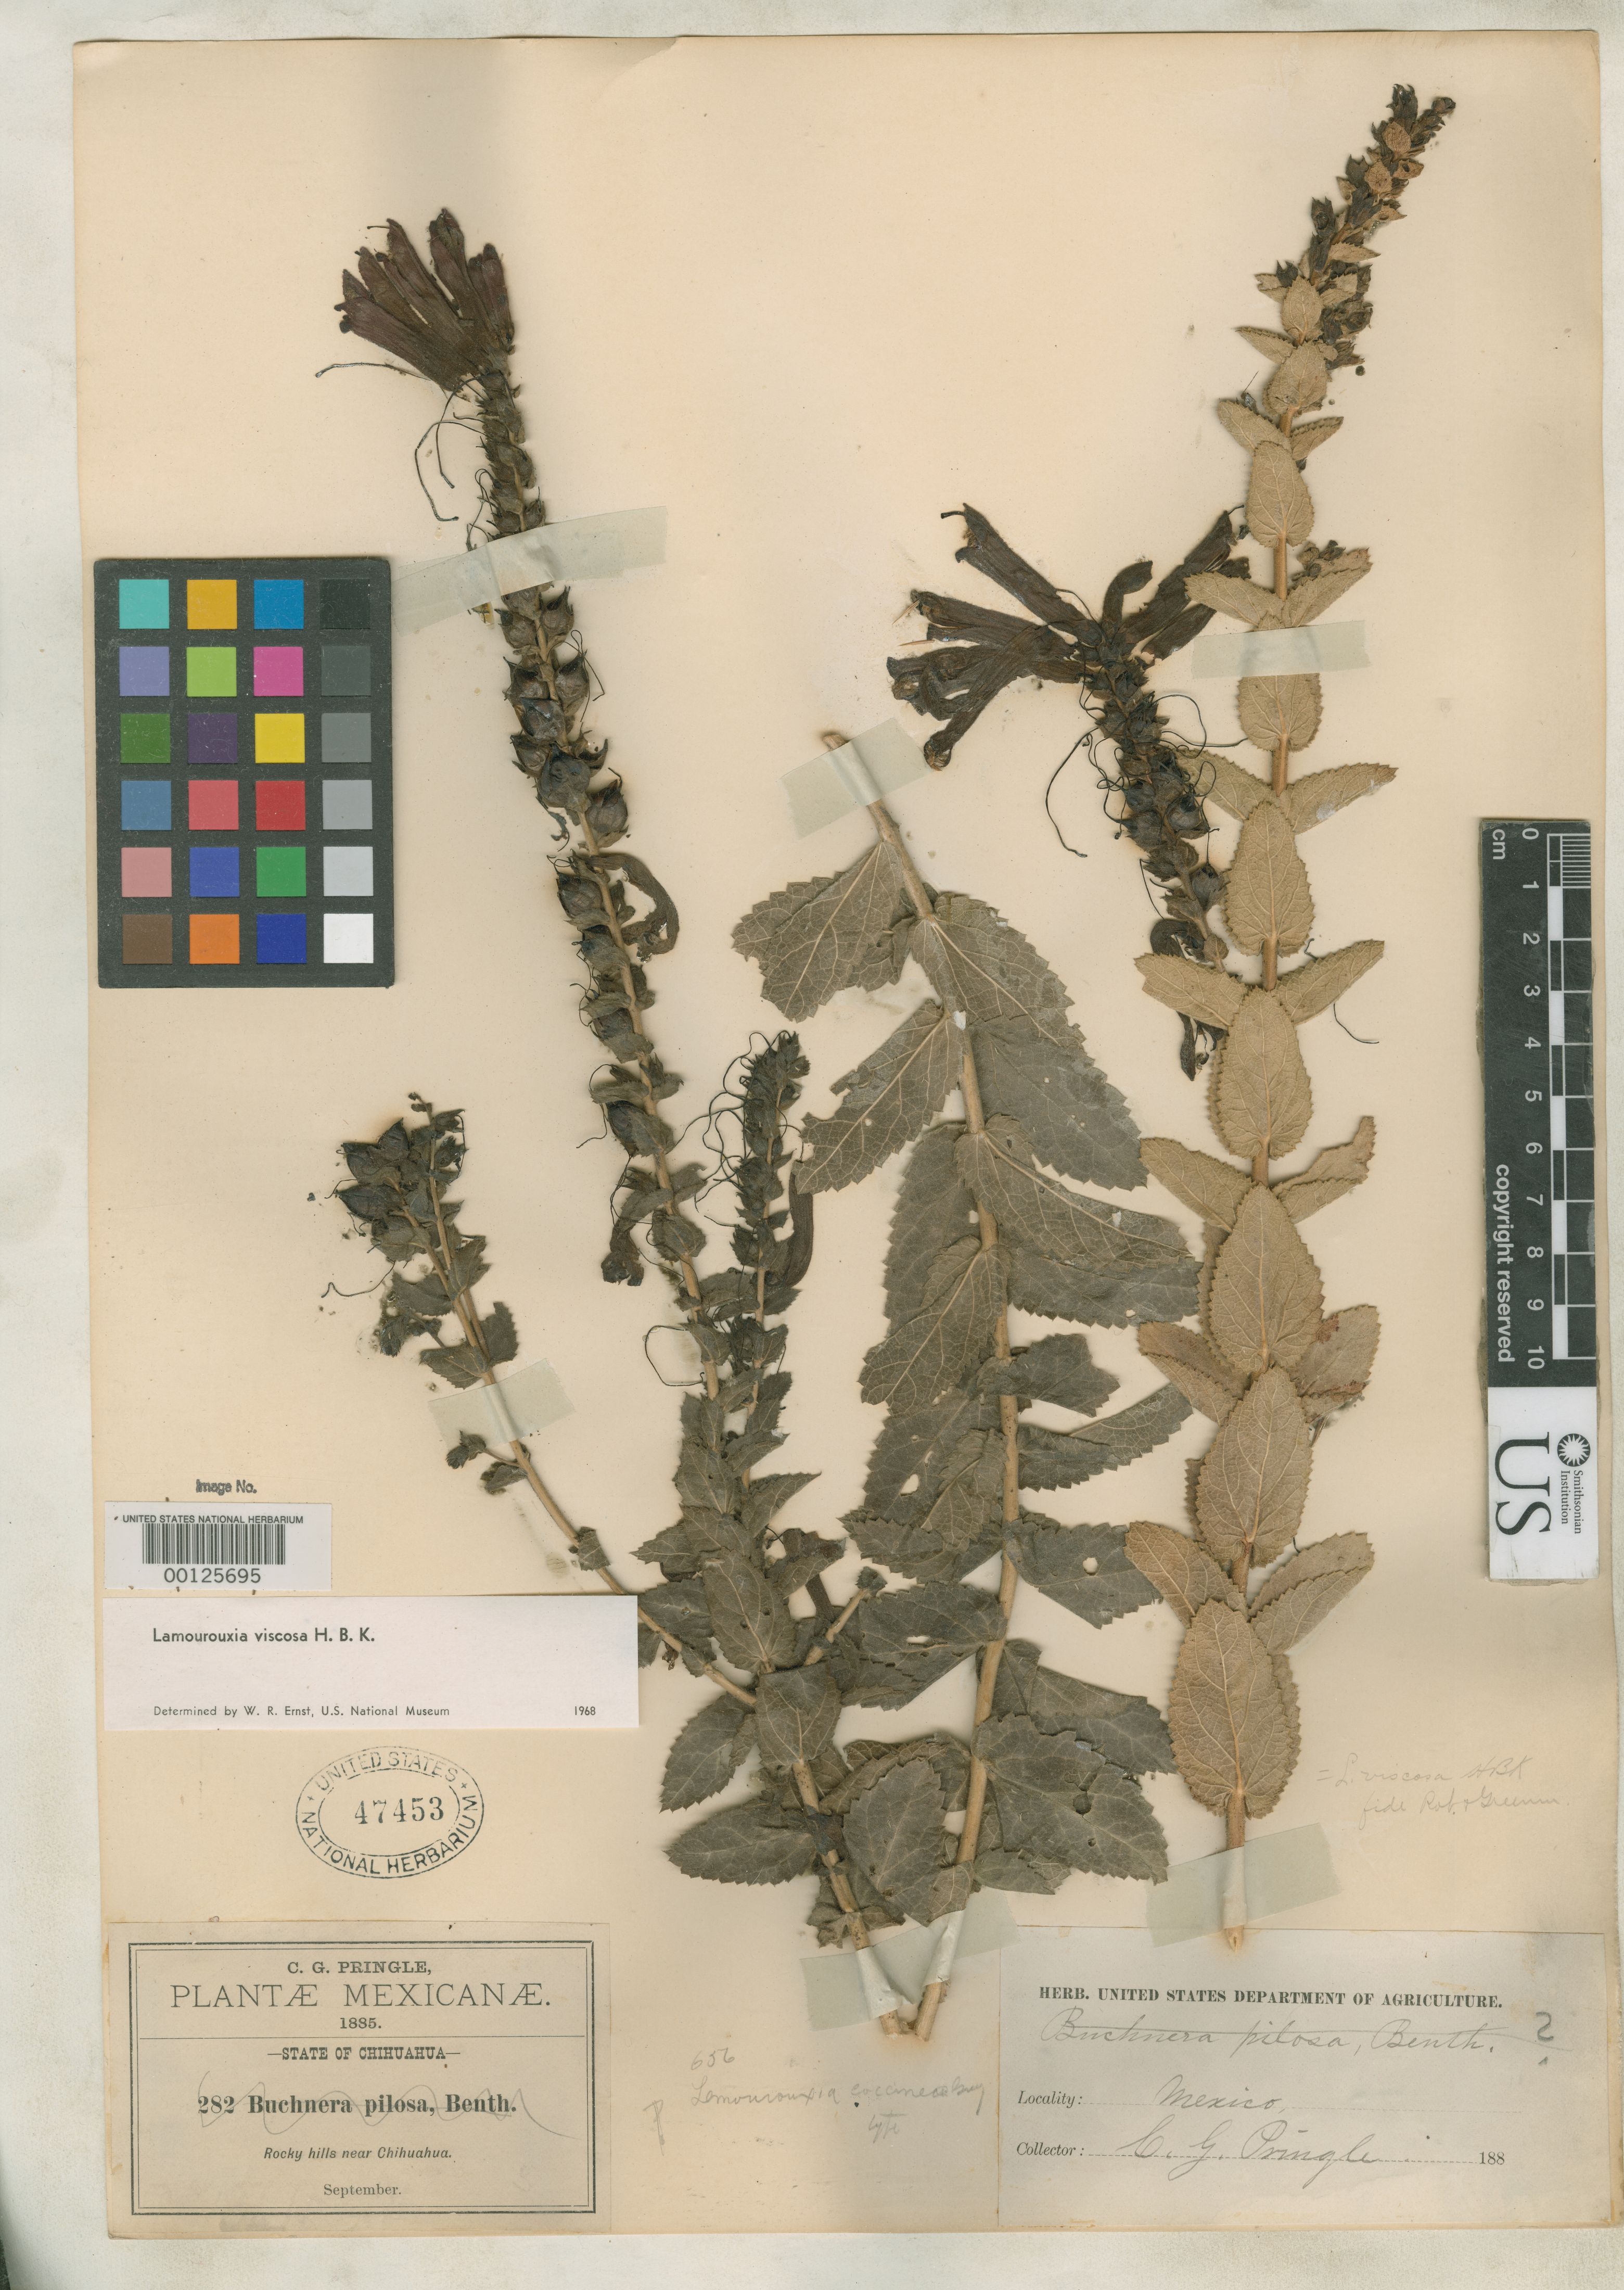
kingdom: Plantae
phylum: Tracheophyta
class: Magnoliopsida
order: Lamiales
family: Orobanchaceae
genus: Lamourouxia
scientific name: Lamourouxia coccinea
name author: A. Gray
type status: Isotype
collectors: C. G. Pringle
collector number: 656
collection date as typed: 1885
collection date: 1885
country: Mexico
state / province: Chihuahua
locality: Hills near city of Chihuahua.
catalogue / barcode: US 47453